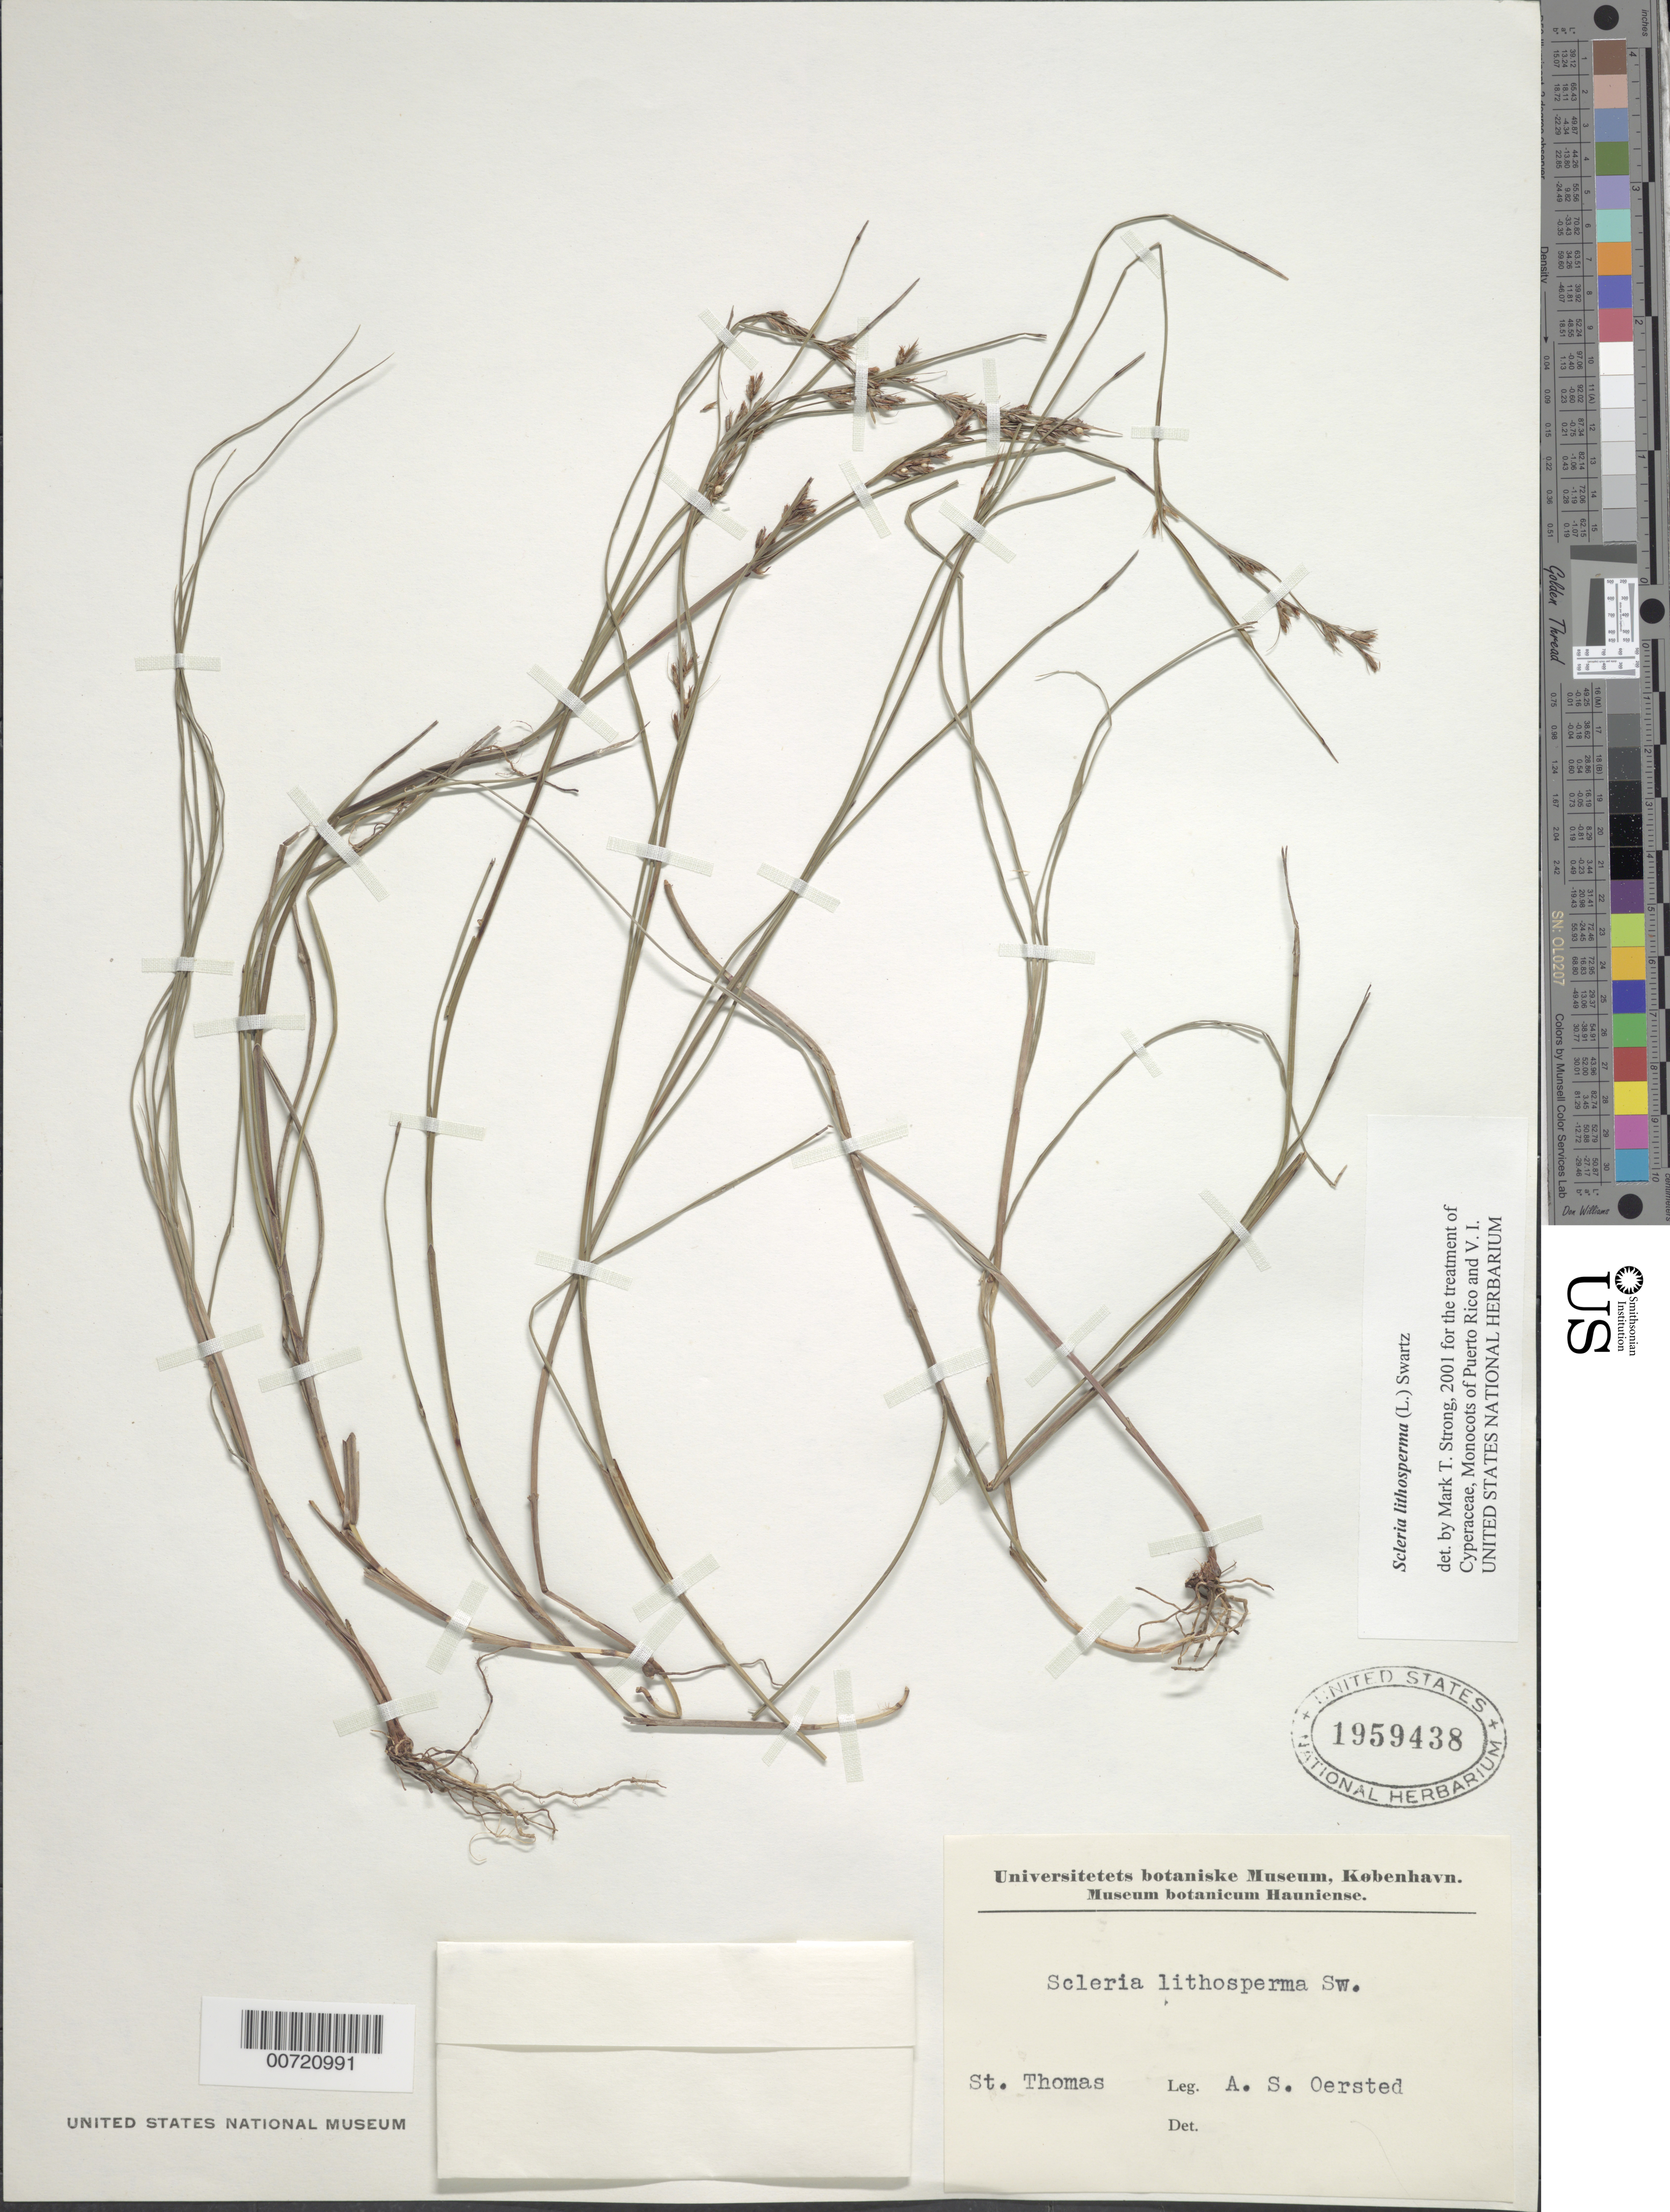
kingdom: Plantae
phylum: Tracheophyta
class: Liliopsida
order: Poales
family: Cyperaceae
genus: Scleria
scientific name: Scleria lithosperma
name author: (L.) Sw.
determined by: Strong, M. T., (US), Smithsonian Institution - National Museum of Natural History (UNITED STATES)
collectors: A. S. Oersted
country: U.S. Virgin Islands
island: St. Thomas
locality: St. Thomas.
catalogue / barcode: US 1959438